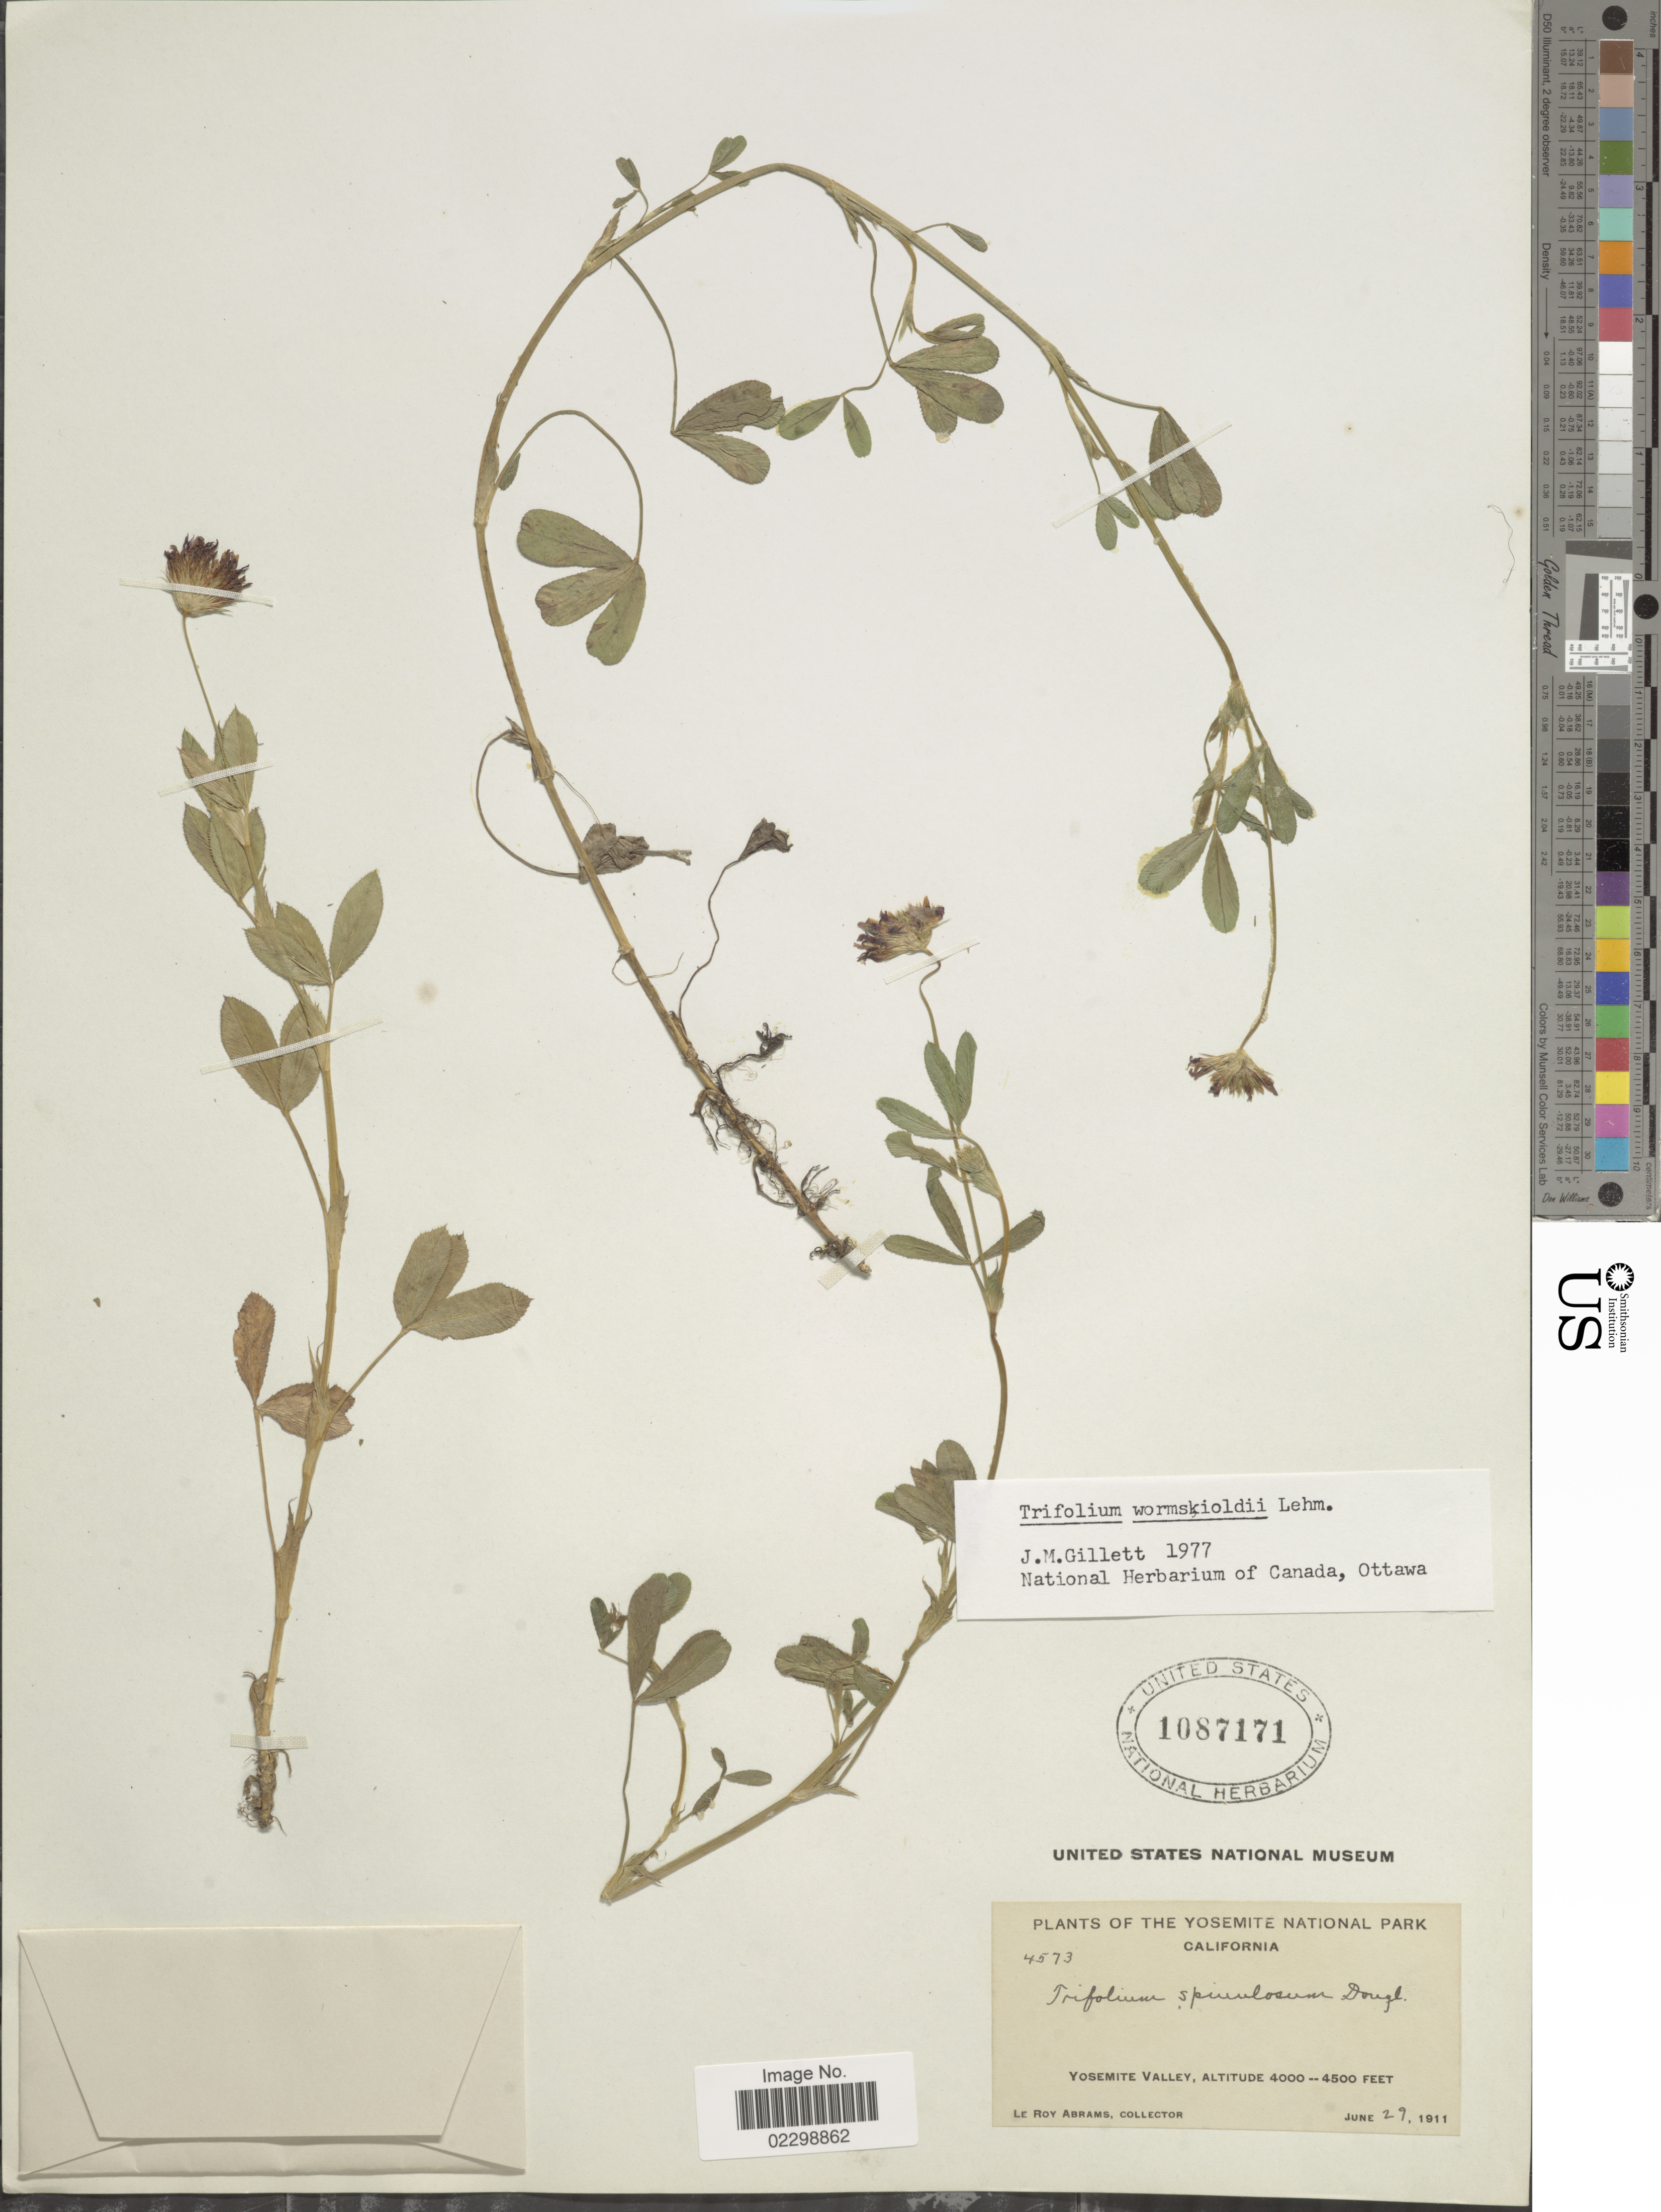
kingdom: Plantae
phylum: Tracheophyta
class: Magnoliopsida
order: Fabales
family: Fabaceae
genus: Trifolium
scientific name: Trifolium wormskioldii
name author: Lehm.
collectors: L. Abrams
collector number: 4573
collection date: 1911-06-29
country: United States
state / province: California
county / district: Mariposa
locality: Yosemite National Park, Yosemite Valley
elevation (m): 1219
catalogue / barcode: US 1087171